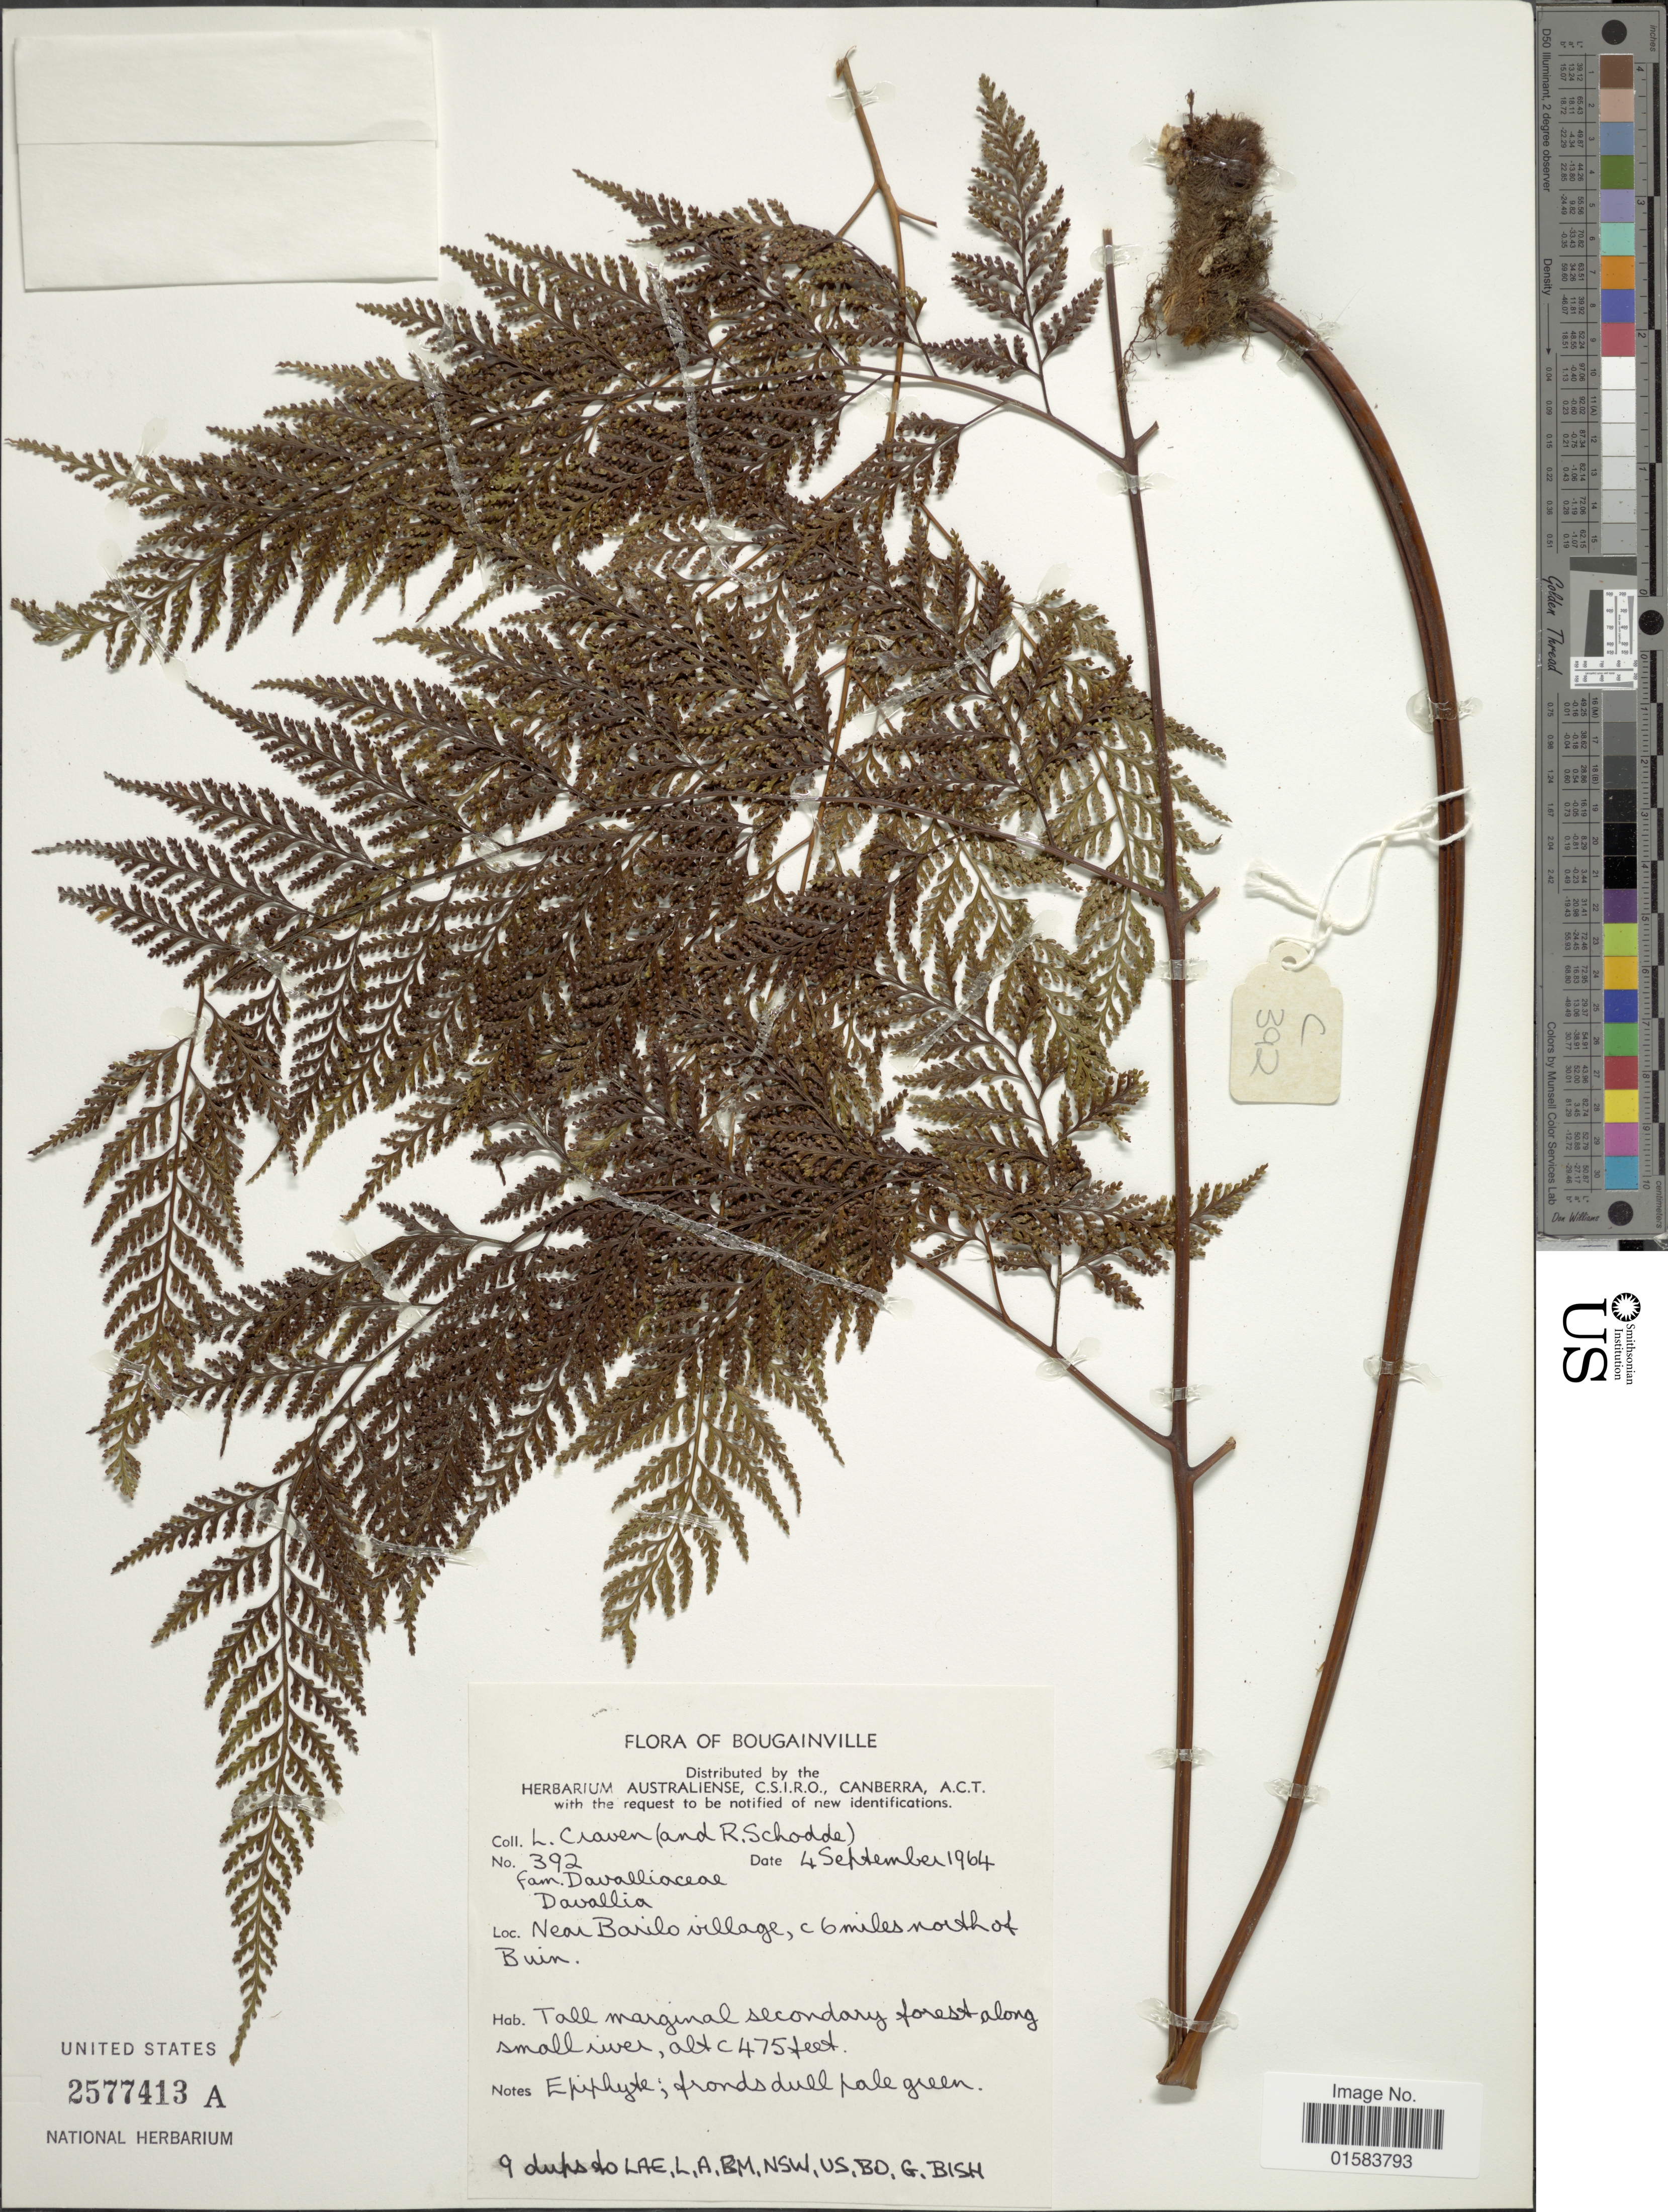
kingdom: Plantae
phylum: Tracheophyta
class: Polypodiopsida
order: Polypodiales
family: Davalliaceae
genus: Davallia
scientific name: Davallia solida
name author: (G. Forst.) Sw.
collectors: L. A. Craven & R. Schodde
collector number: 392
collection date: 1964-09-04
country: Papua New Guinea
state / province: Bougainville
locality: Near Barilo Village, c. 6 miles north of Buin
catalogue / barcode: US 2577413A